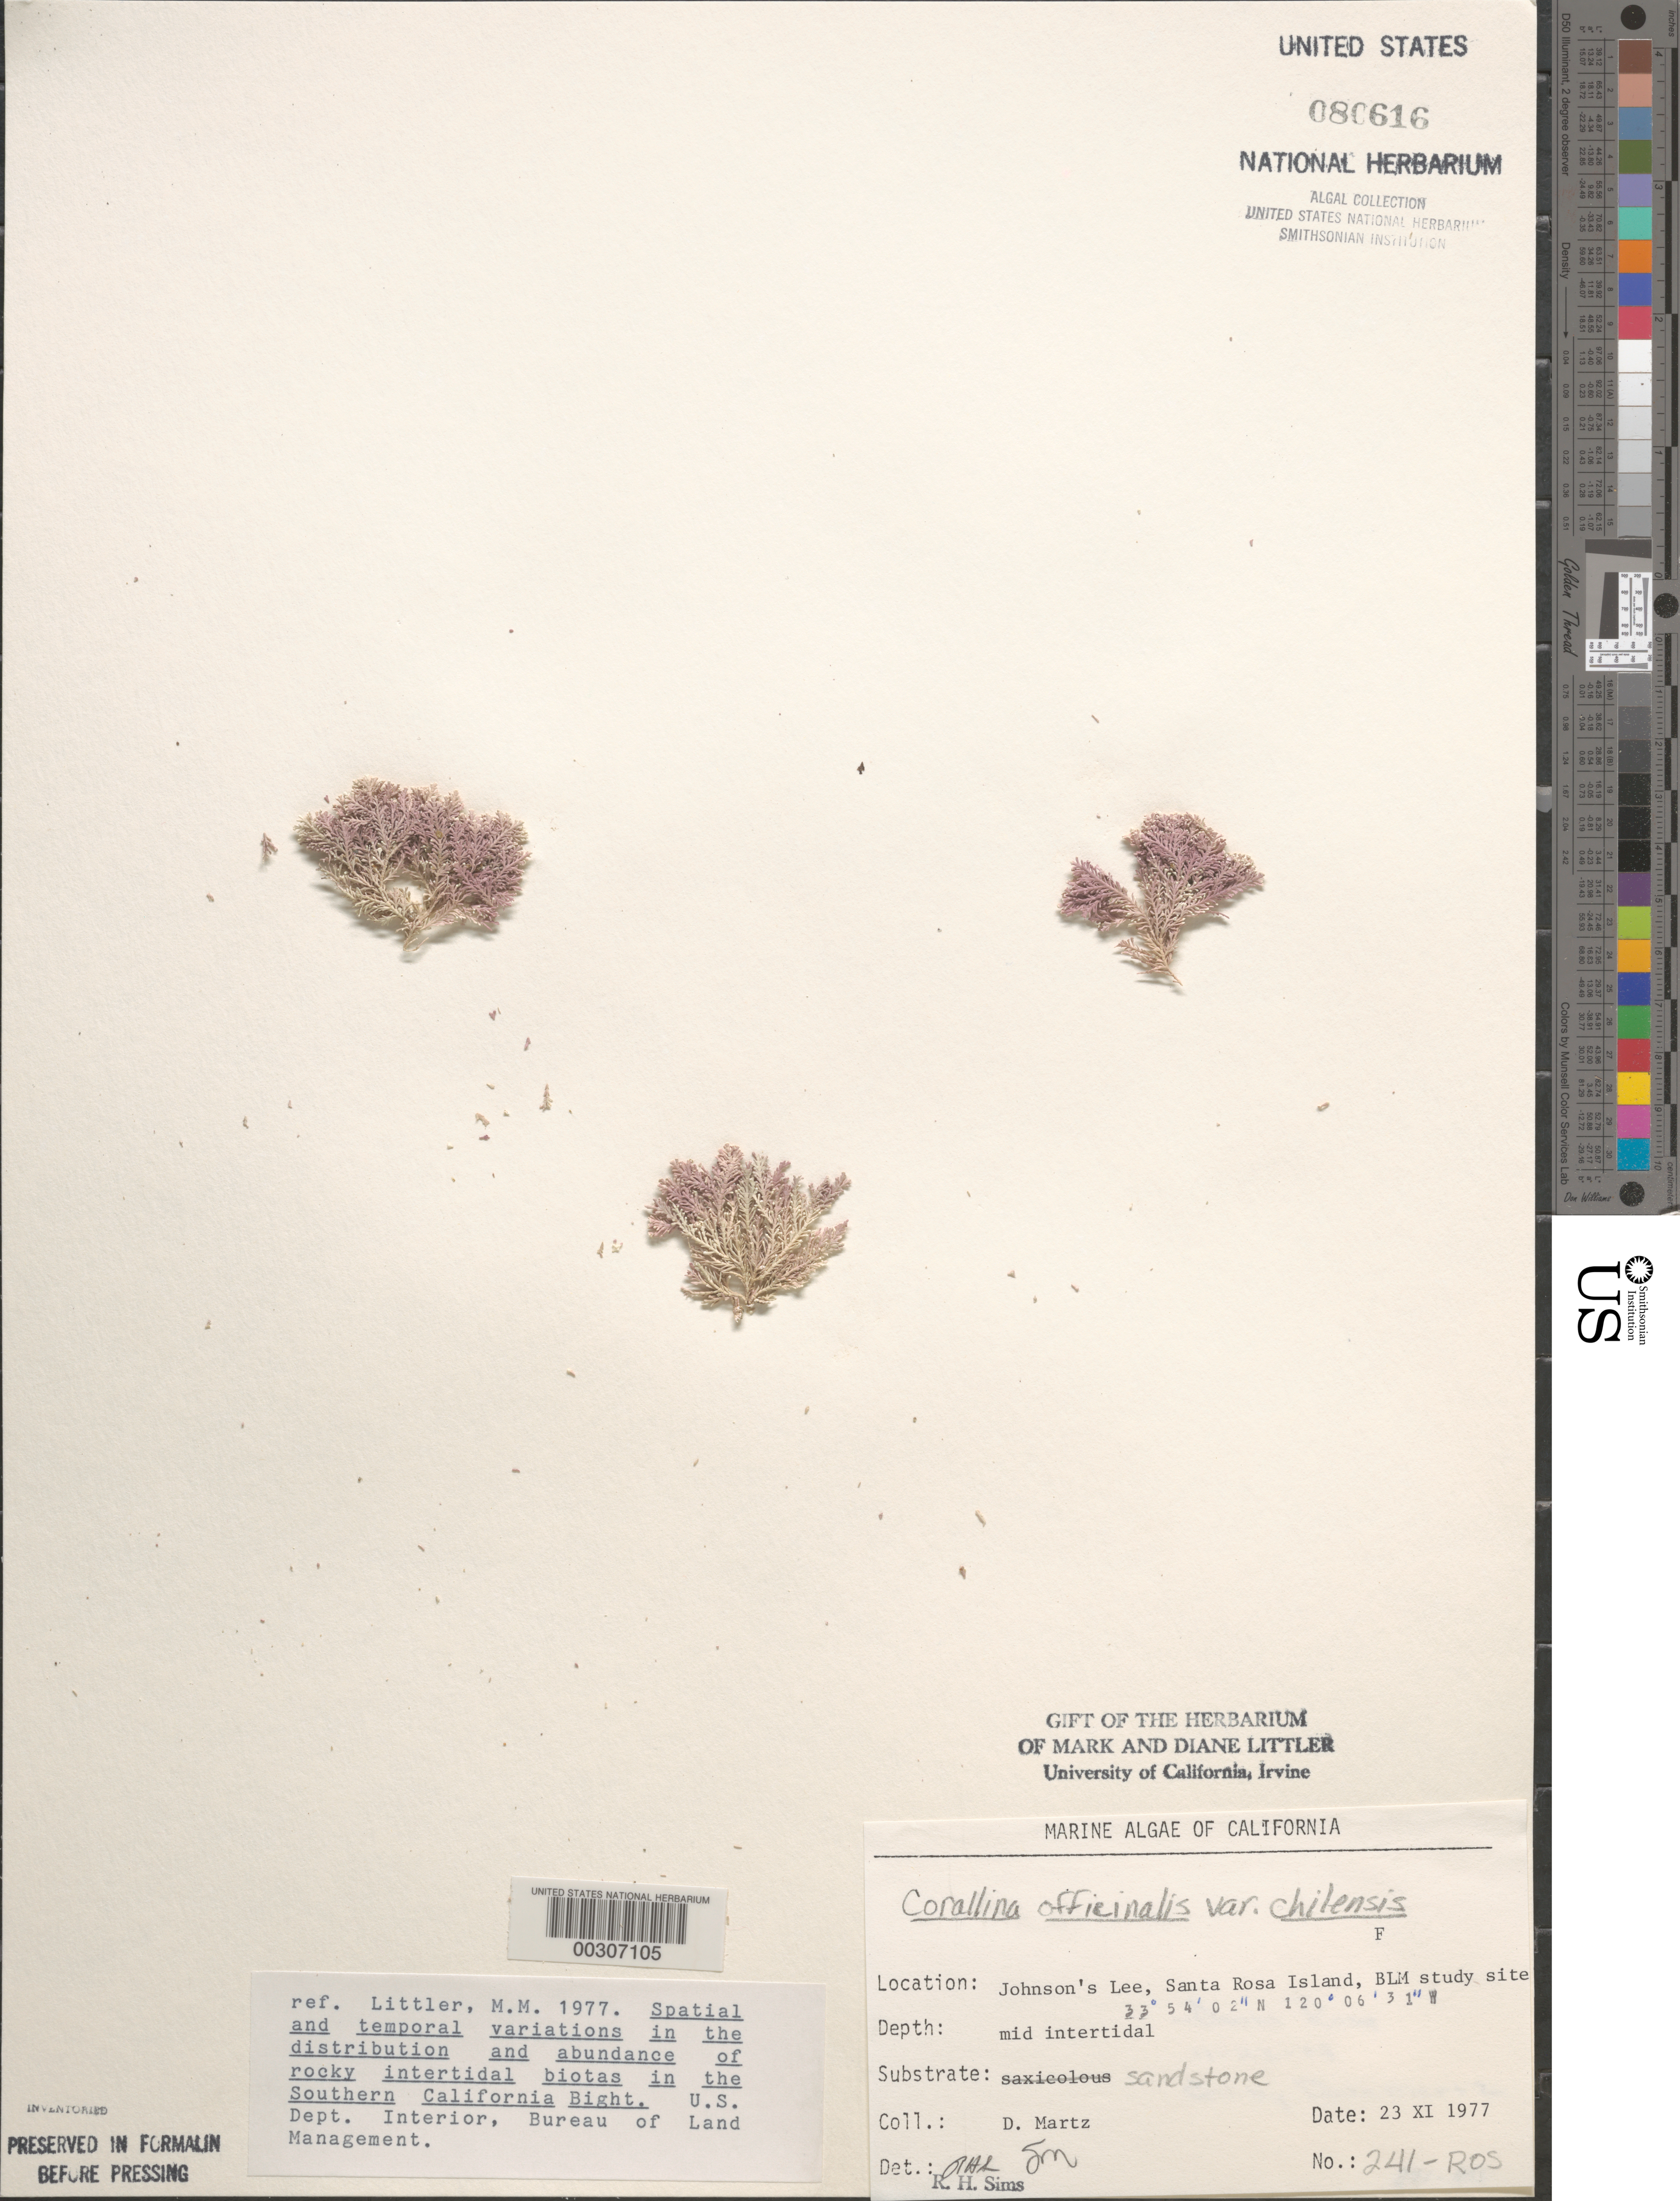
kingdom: Plantae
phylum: Rhodophyta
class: Florideophyceae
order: Corallinales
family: Corallinaceae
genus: Corallina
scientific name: Corallina officinalis var. chilensis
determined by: Sims, Robert H.; Murray, S. N.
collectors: D. Martz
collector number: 241-ros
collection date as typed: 23 Nov 1977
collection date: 1977-11-23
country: United States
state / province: California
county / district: Santa Barbara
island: Santa Rosa Island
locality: Johnson's Lee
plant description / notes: BLM-SOCALBIGHT Rocky Intertidal Survey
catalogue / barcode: US 80616